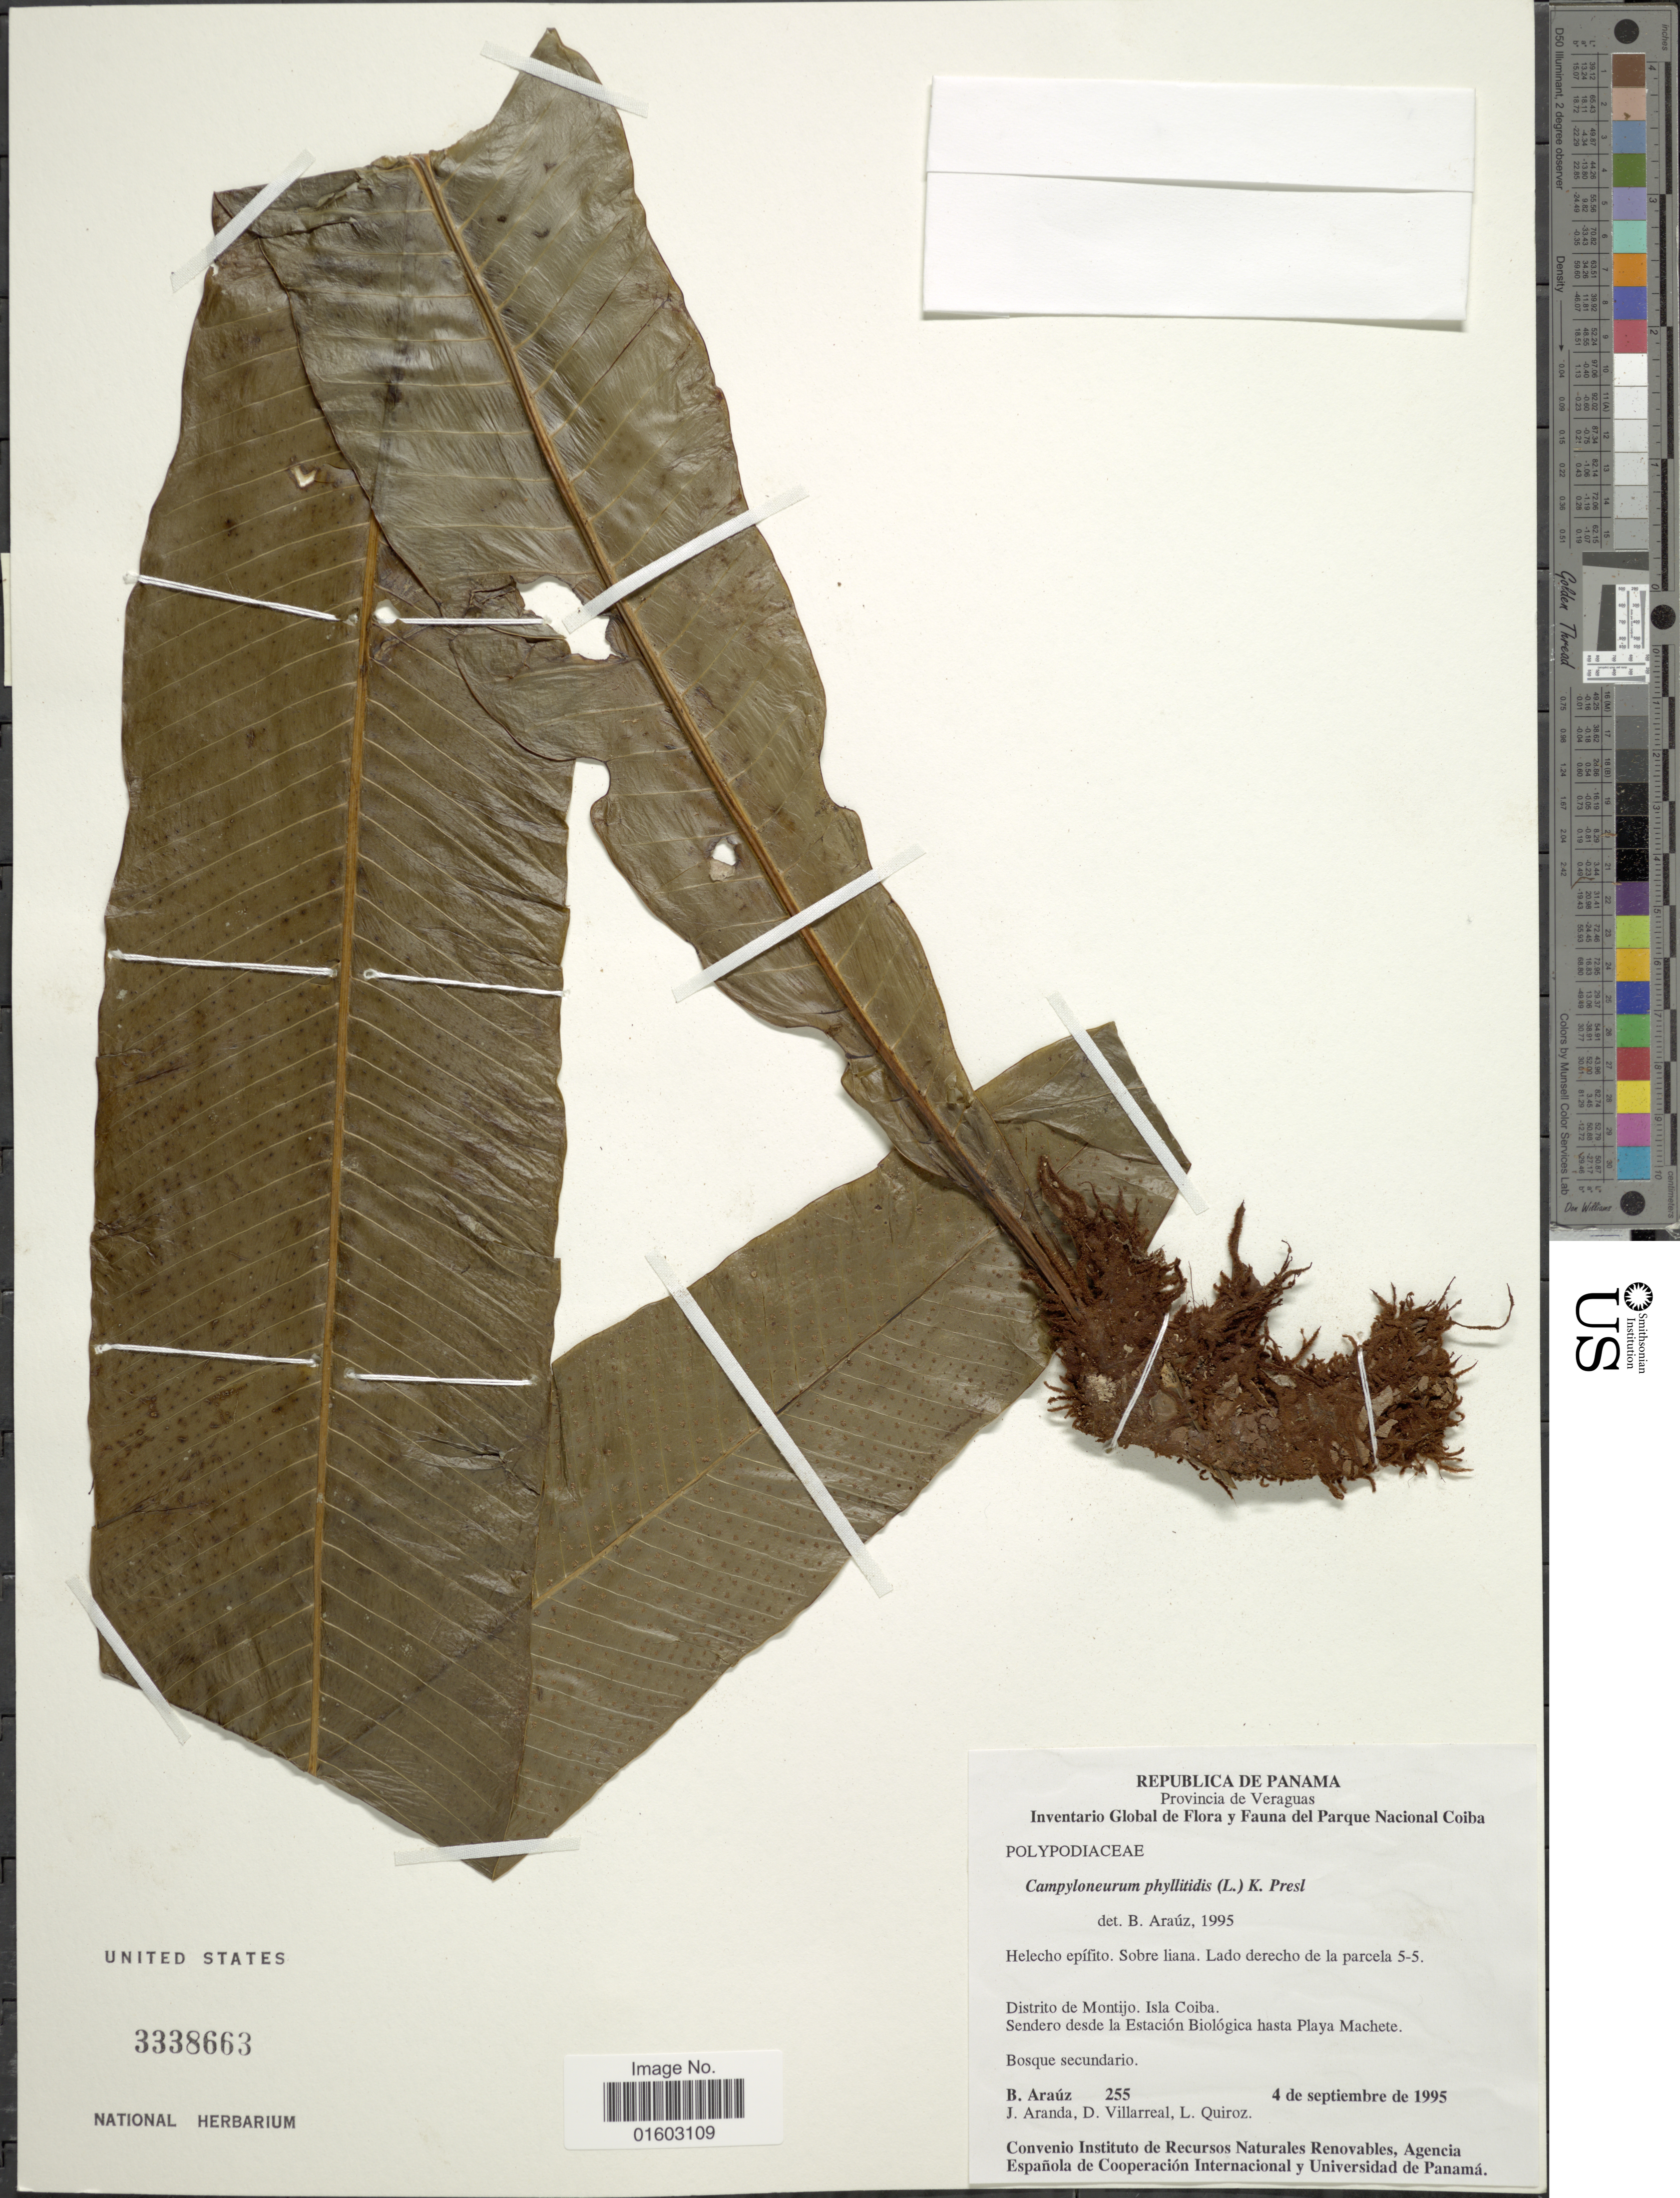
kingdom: Plantae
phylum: Tracheophyta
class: Polypodiopsida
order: Polypodiales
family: Polypodiaceae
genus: Campyloneurum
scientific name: Campyloneurum phyllitidis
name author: (L.) C. Presl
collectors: B. Araúz, J. Aranda, D. Villarreal & L. Quiroz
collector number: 255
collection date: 1995-09-04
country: Panama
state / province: Veraguas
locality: Provincia de Verguas. Distrito de Montijo. Isla Coiba. Sendero desde la Estacion Biologica hasta Playa Machere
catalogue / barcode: US 3338663